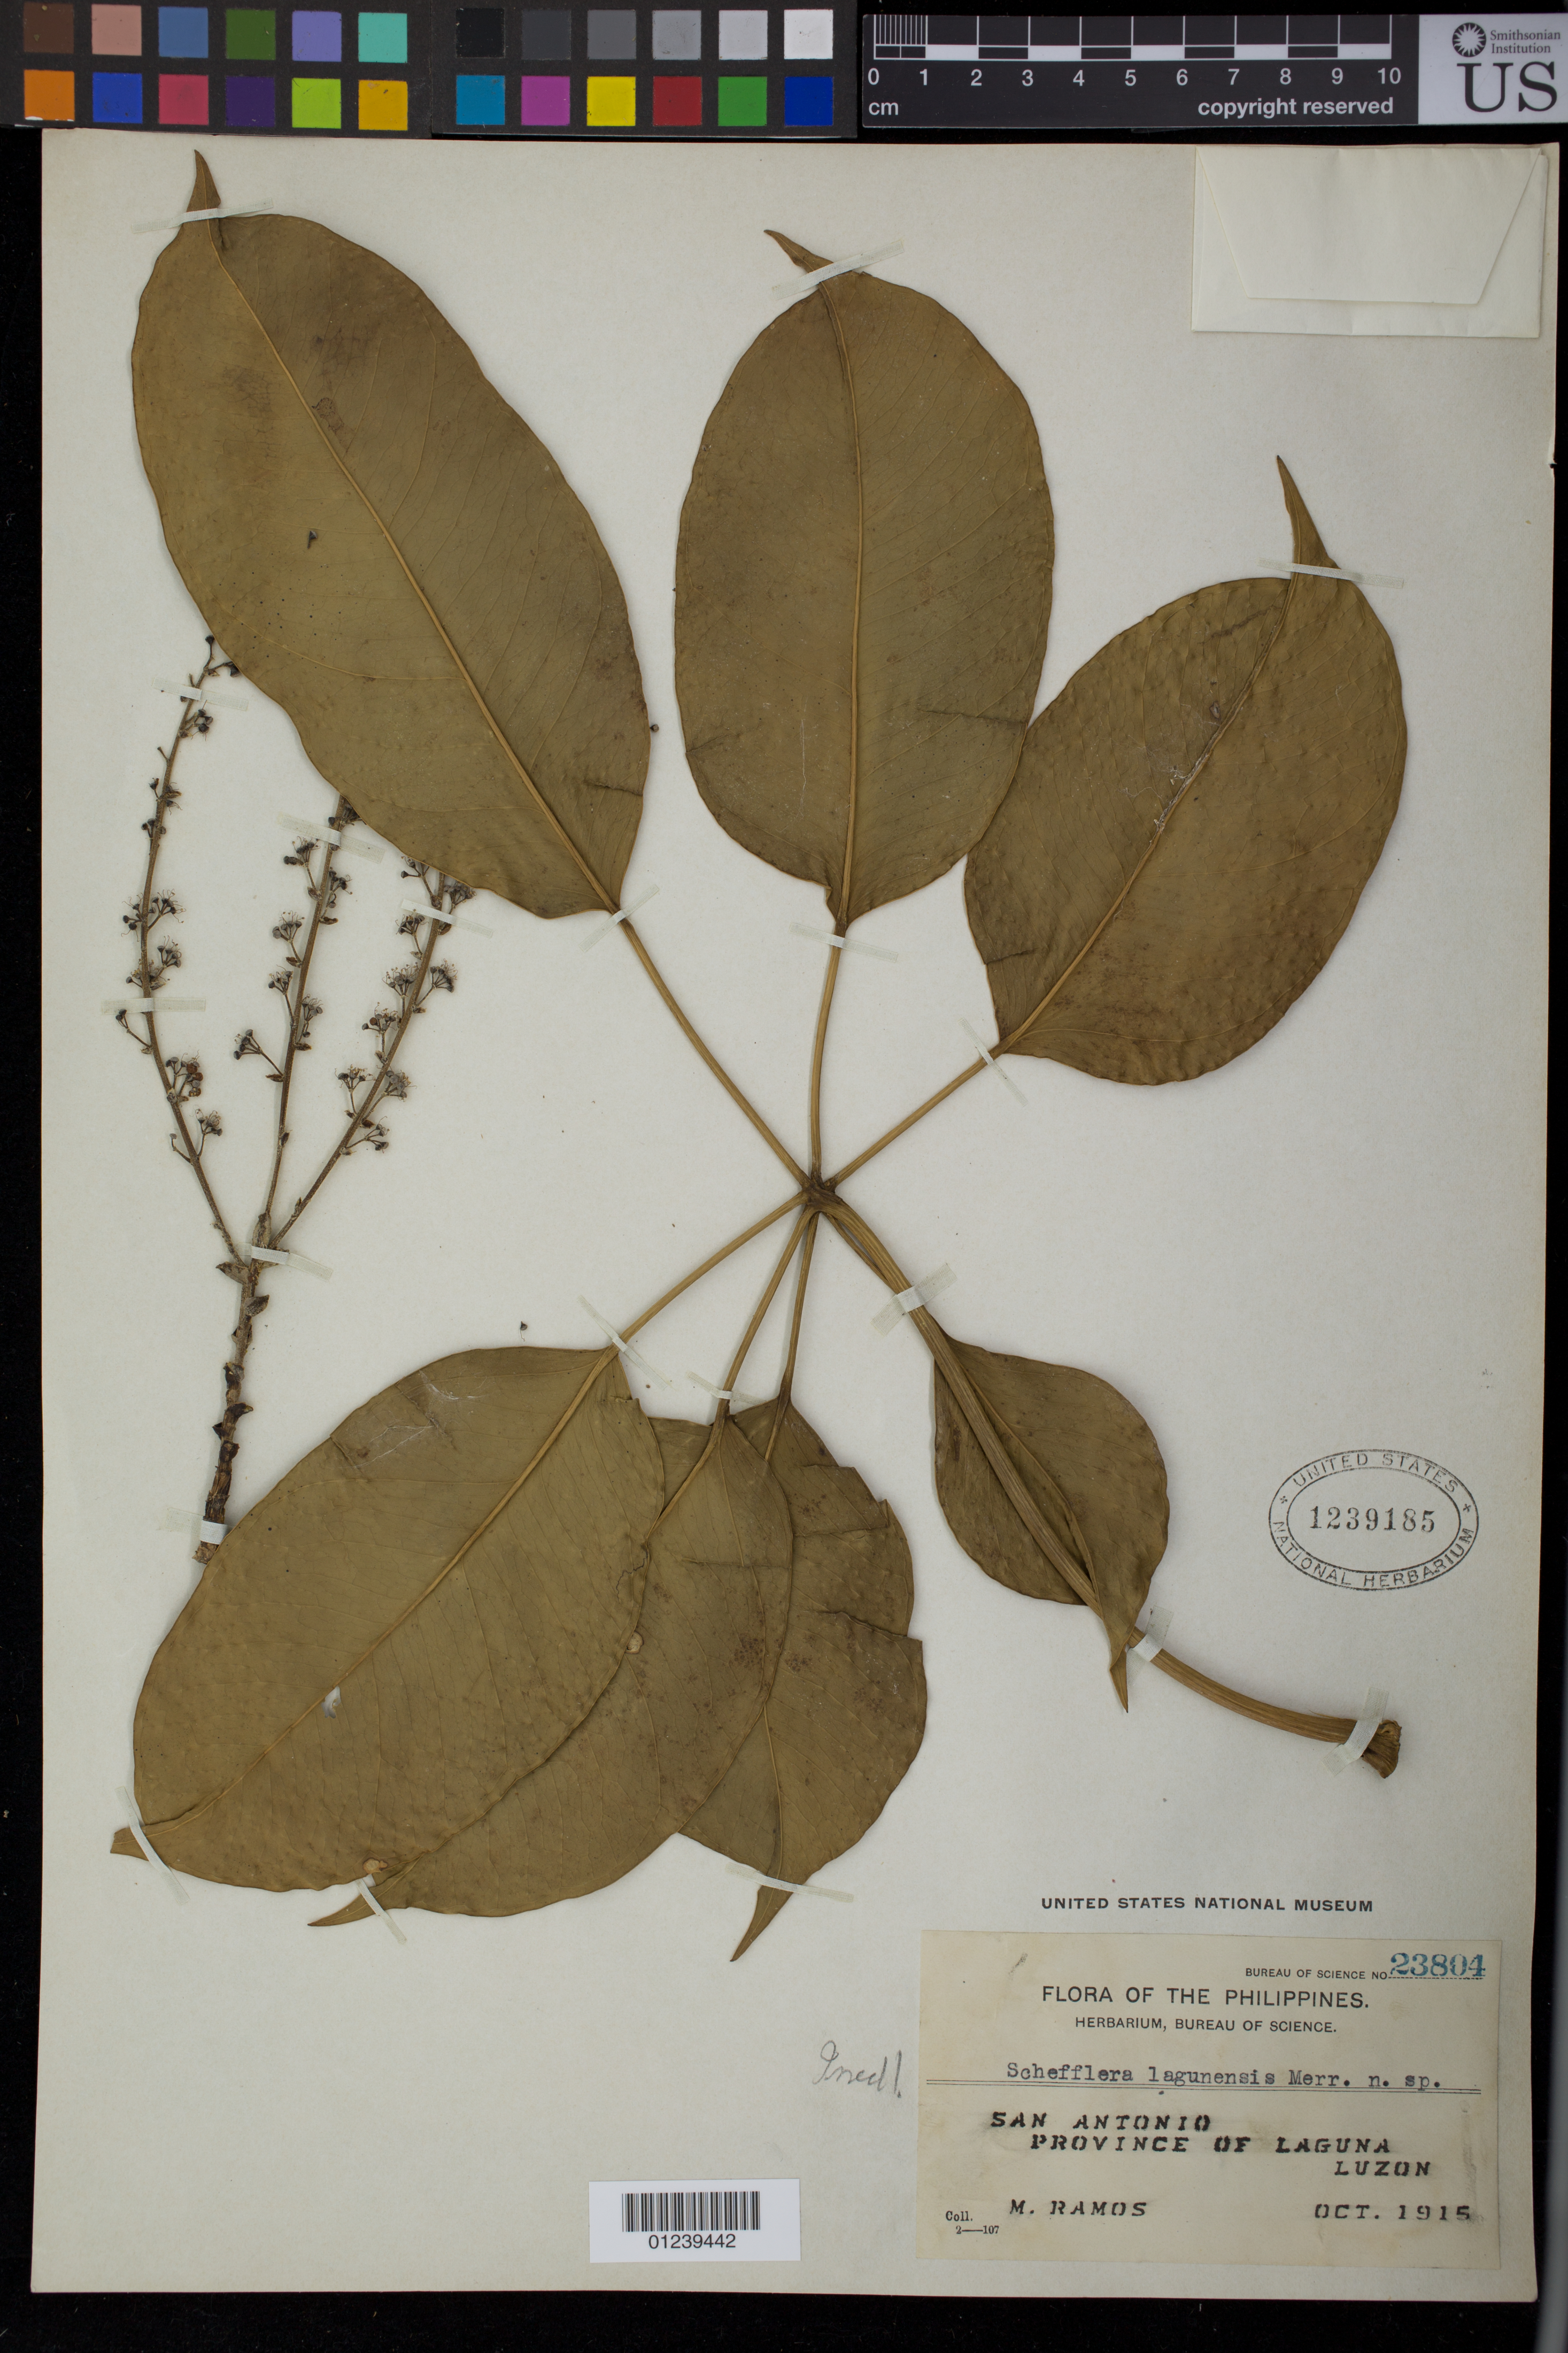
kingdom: Plantae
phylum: Tracheophyta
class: Magnoliopsida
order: Apiales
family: Araliaceae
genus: Schefflera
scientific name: Schefflera lagunensis ined.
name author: Frodin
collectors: M. Ramos & M. Ramos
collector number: Bur. Sci. 23804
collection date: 1915-10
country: Philippines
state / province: Calabarzon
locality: San Antonio, Province of Laguna, Luzon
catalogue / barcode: US 1239185